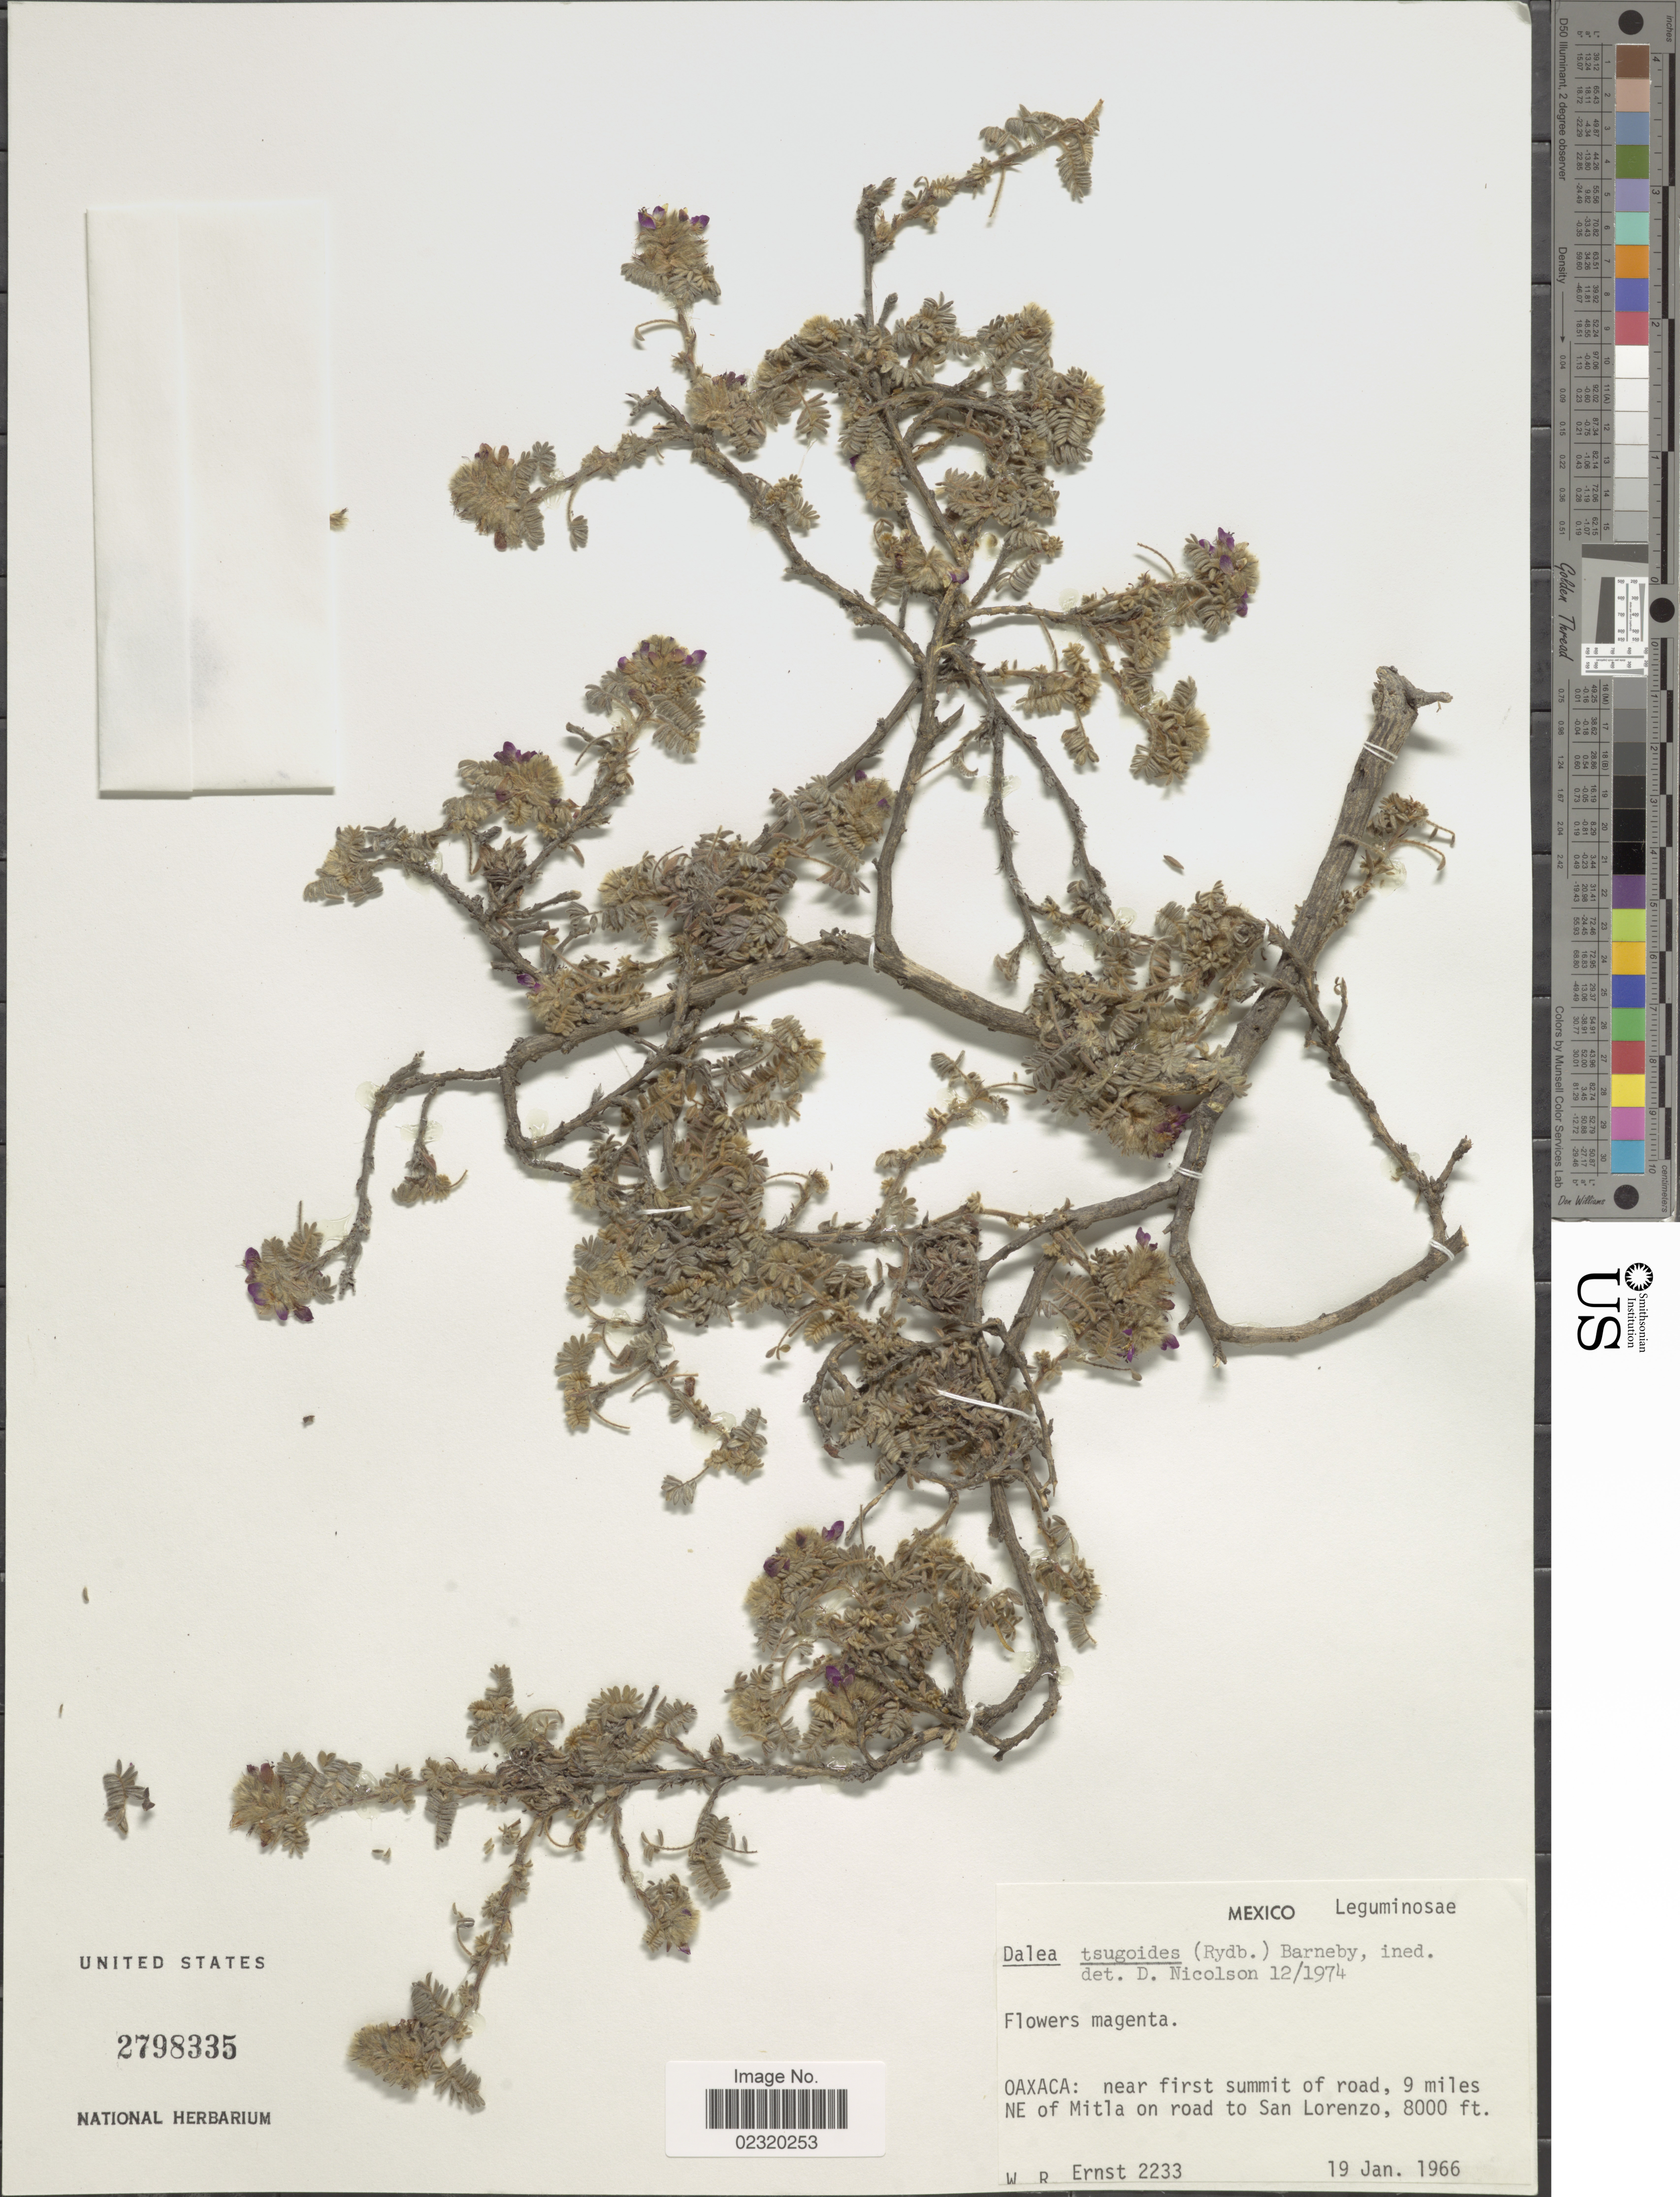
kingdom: Plantae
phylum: Tracheophyta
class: Magnoliopsida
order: Fabales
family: Fabaceae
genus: Dalea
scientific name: Dalea versicolor var. versicolor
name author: Zucc.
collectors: W. R. Ernst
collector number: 2233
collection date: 1966-01-19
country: Mexico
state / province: Oaxaca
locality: Near first summit of road, 9 miles NE of Mitla on road to San Lorenzo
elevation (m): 2438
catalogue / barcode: US 2798334